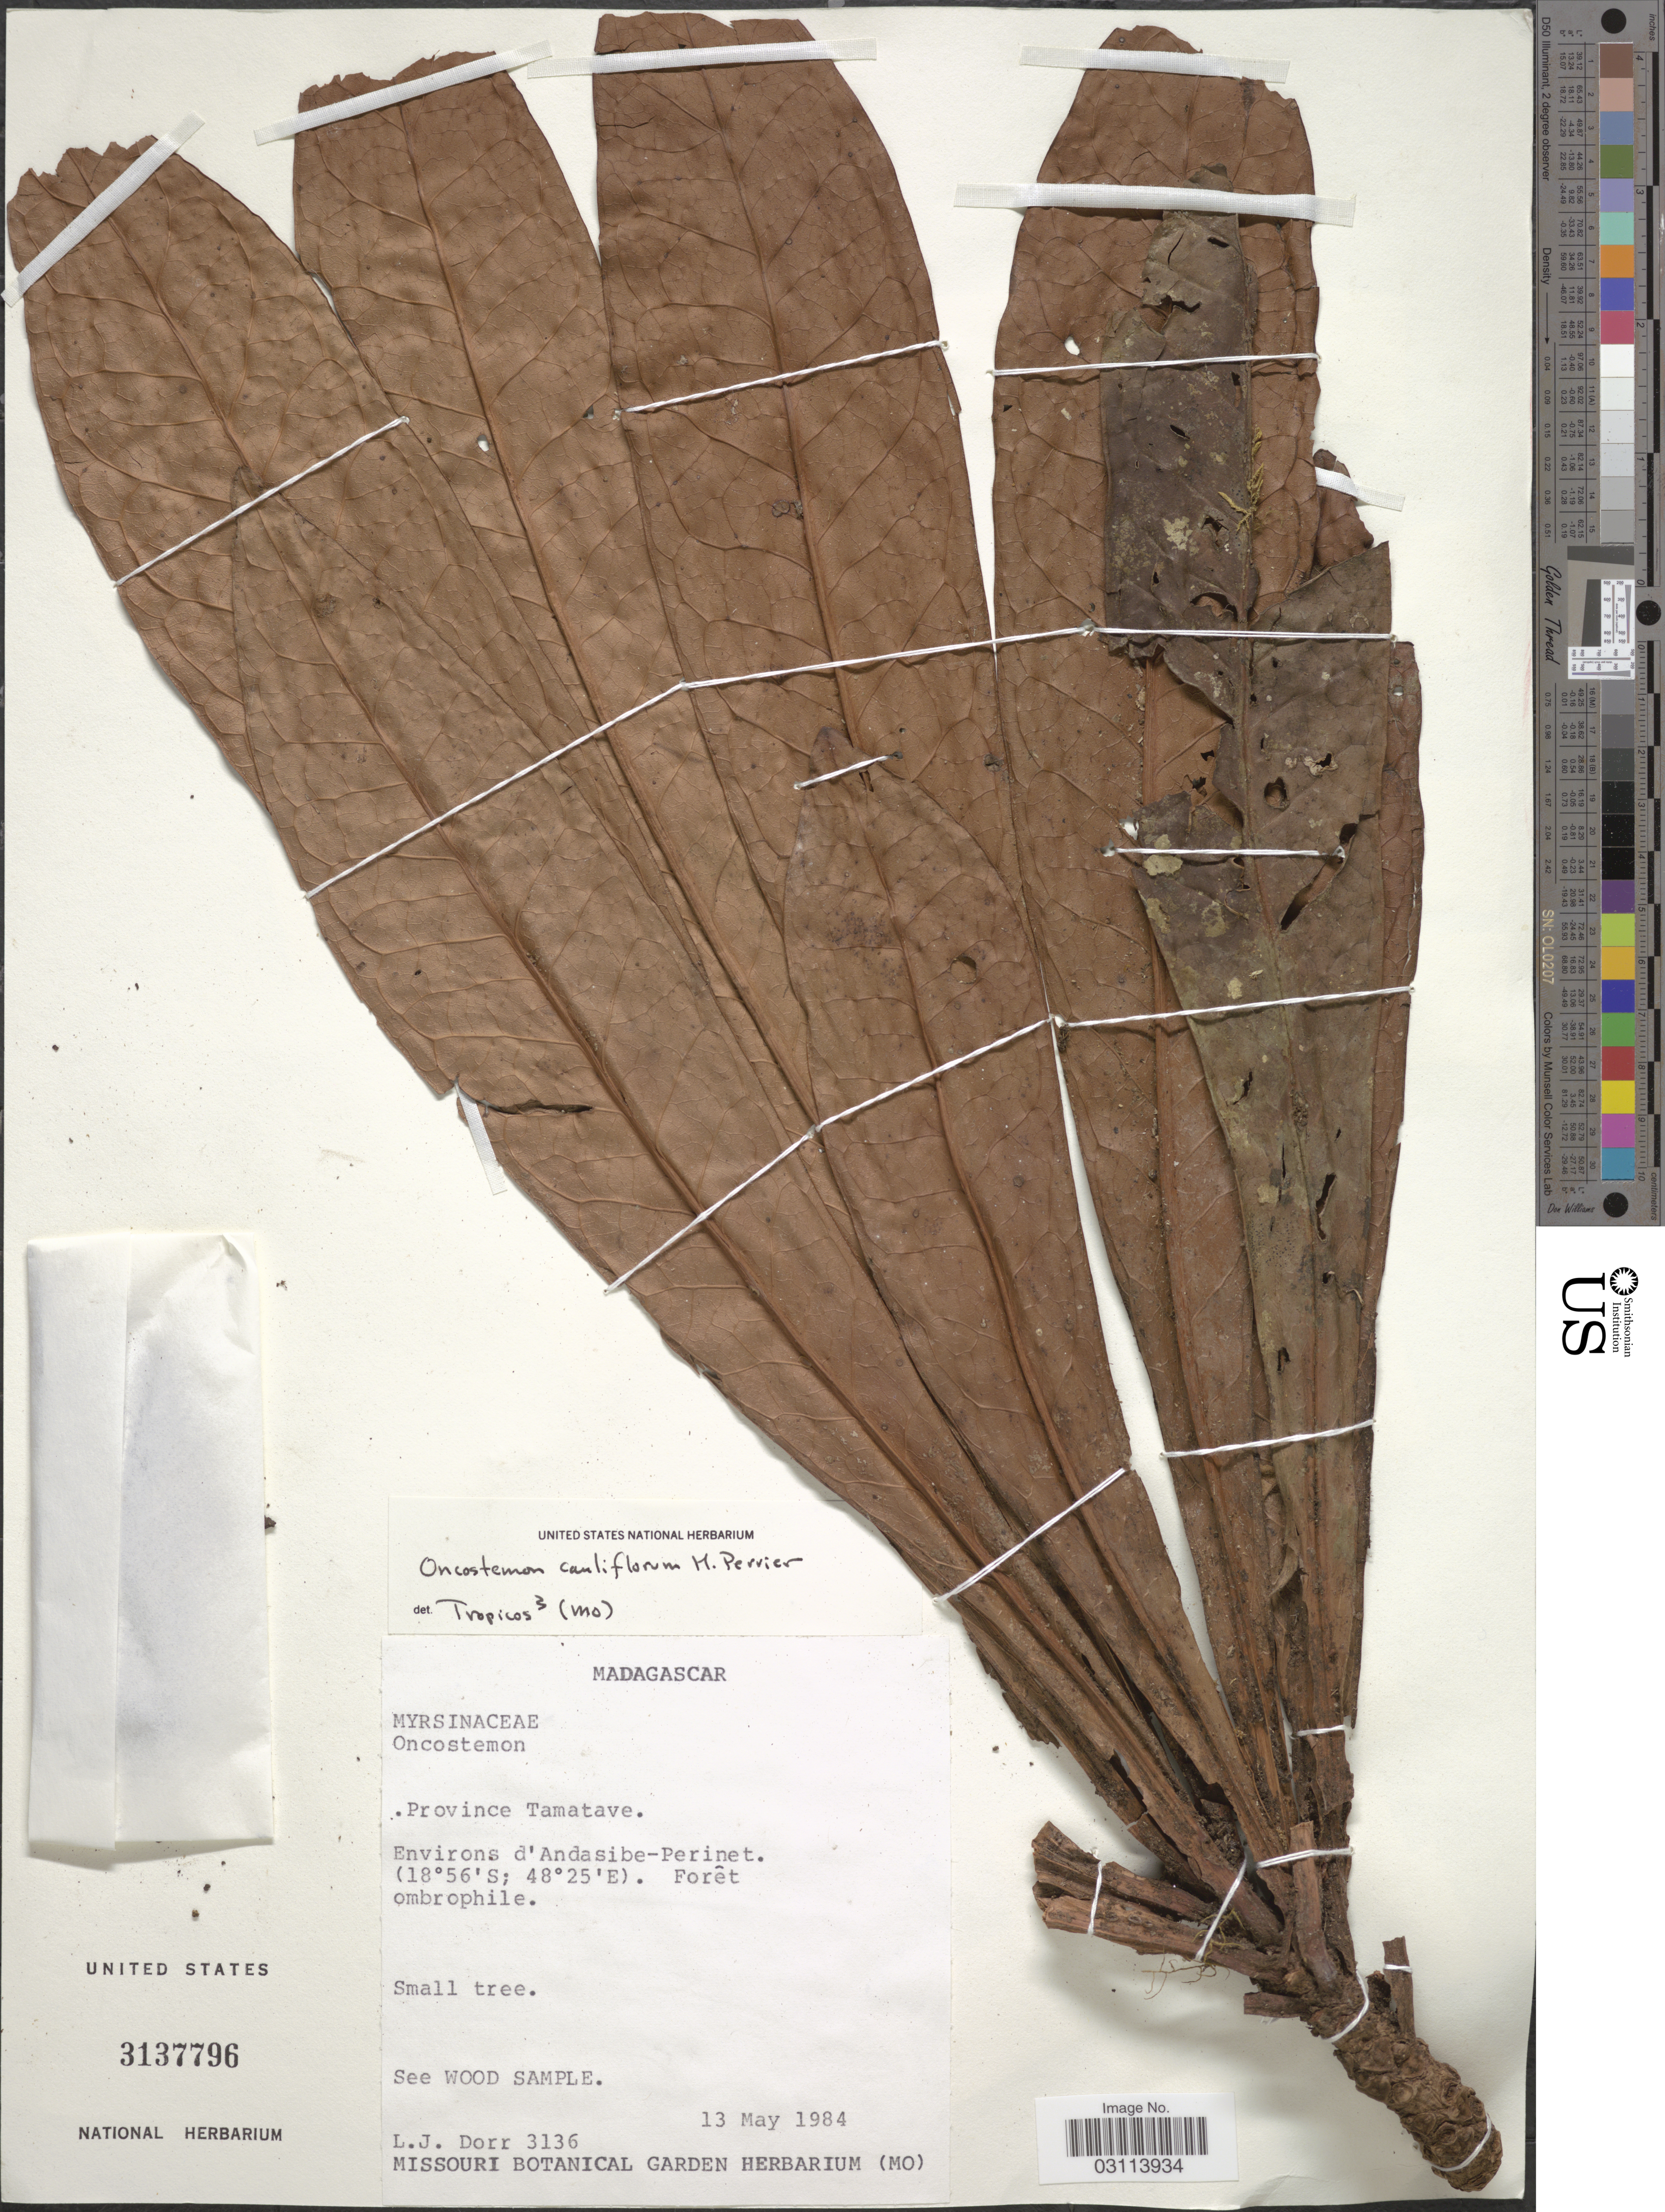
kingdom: Plantae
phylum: Tracheophyta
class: Magnoliopsida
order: Ericales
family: Primulaceae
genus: Oncostemum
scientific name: Oncostemum cauliflorum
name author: H. Perrier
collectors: L. J. Dorr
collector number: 3136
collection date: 1984-05-13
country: Madagascar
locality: Province Tamatave. Environs d'Andasibe-Perinet.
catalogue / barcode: US 3137796